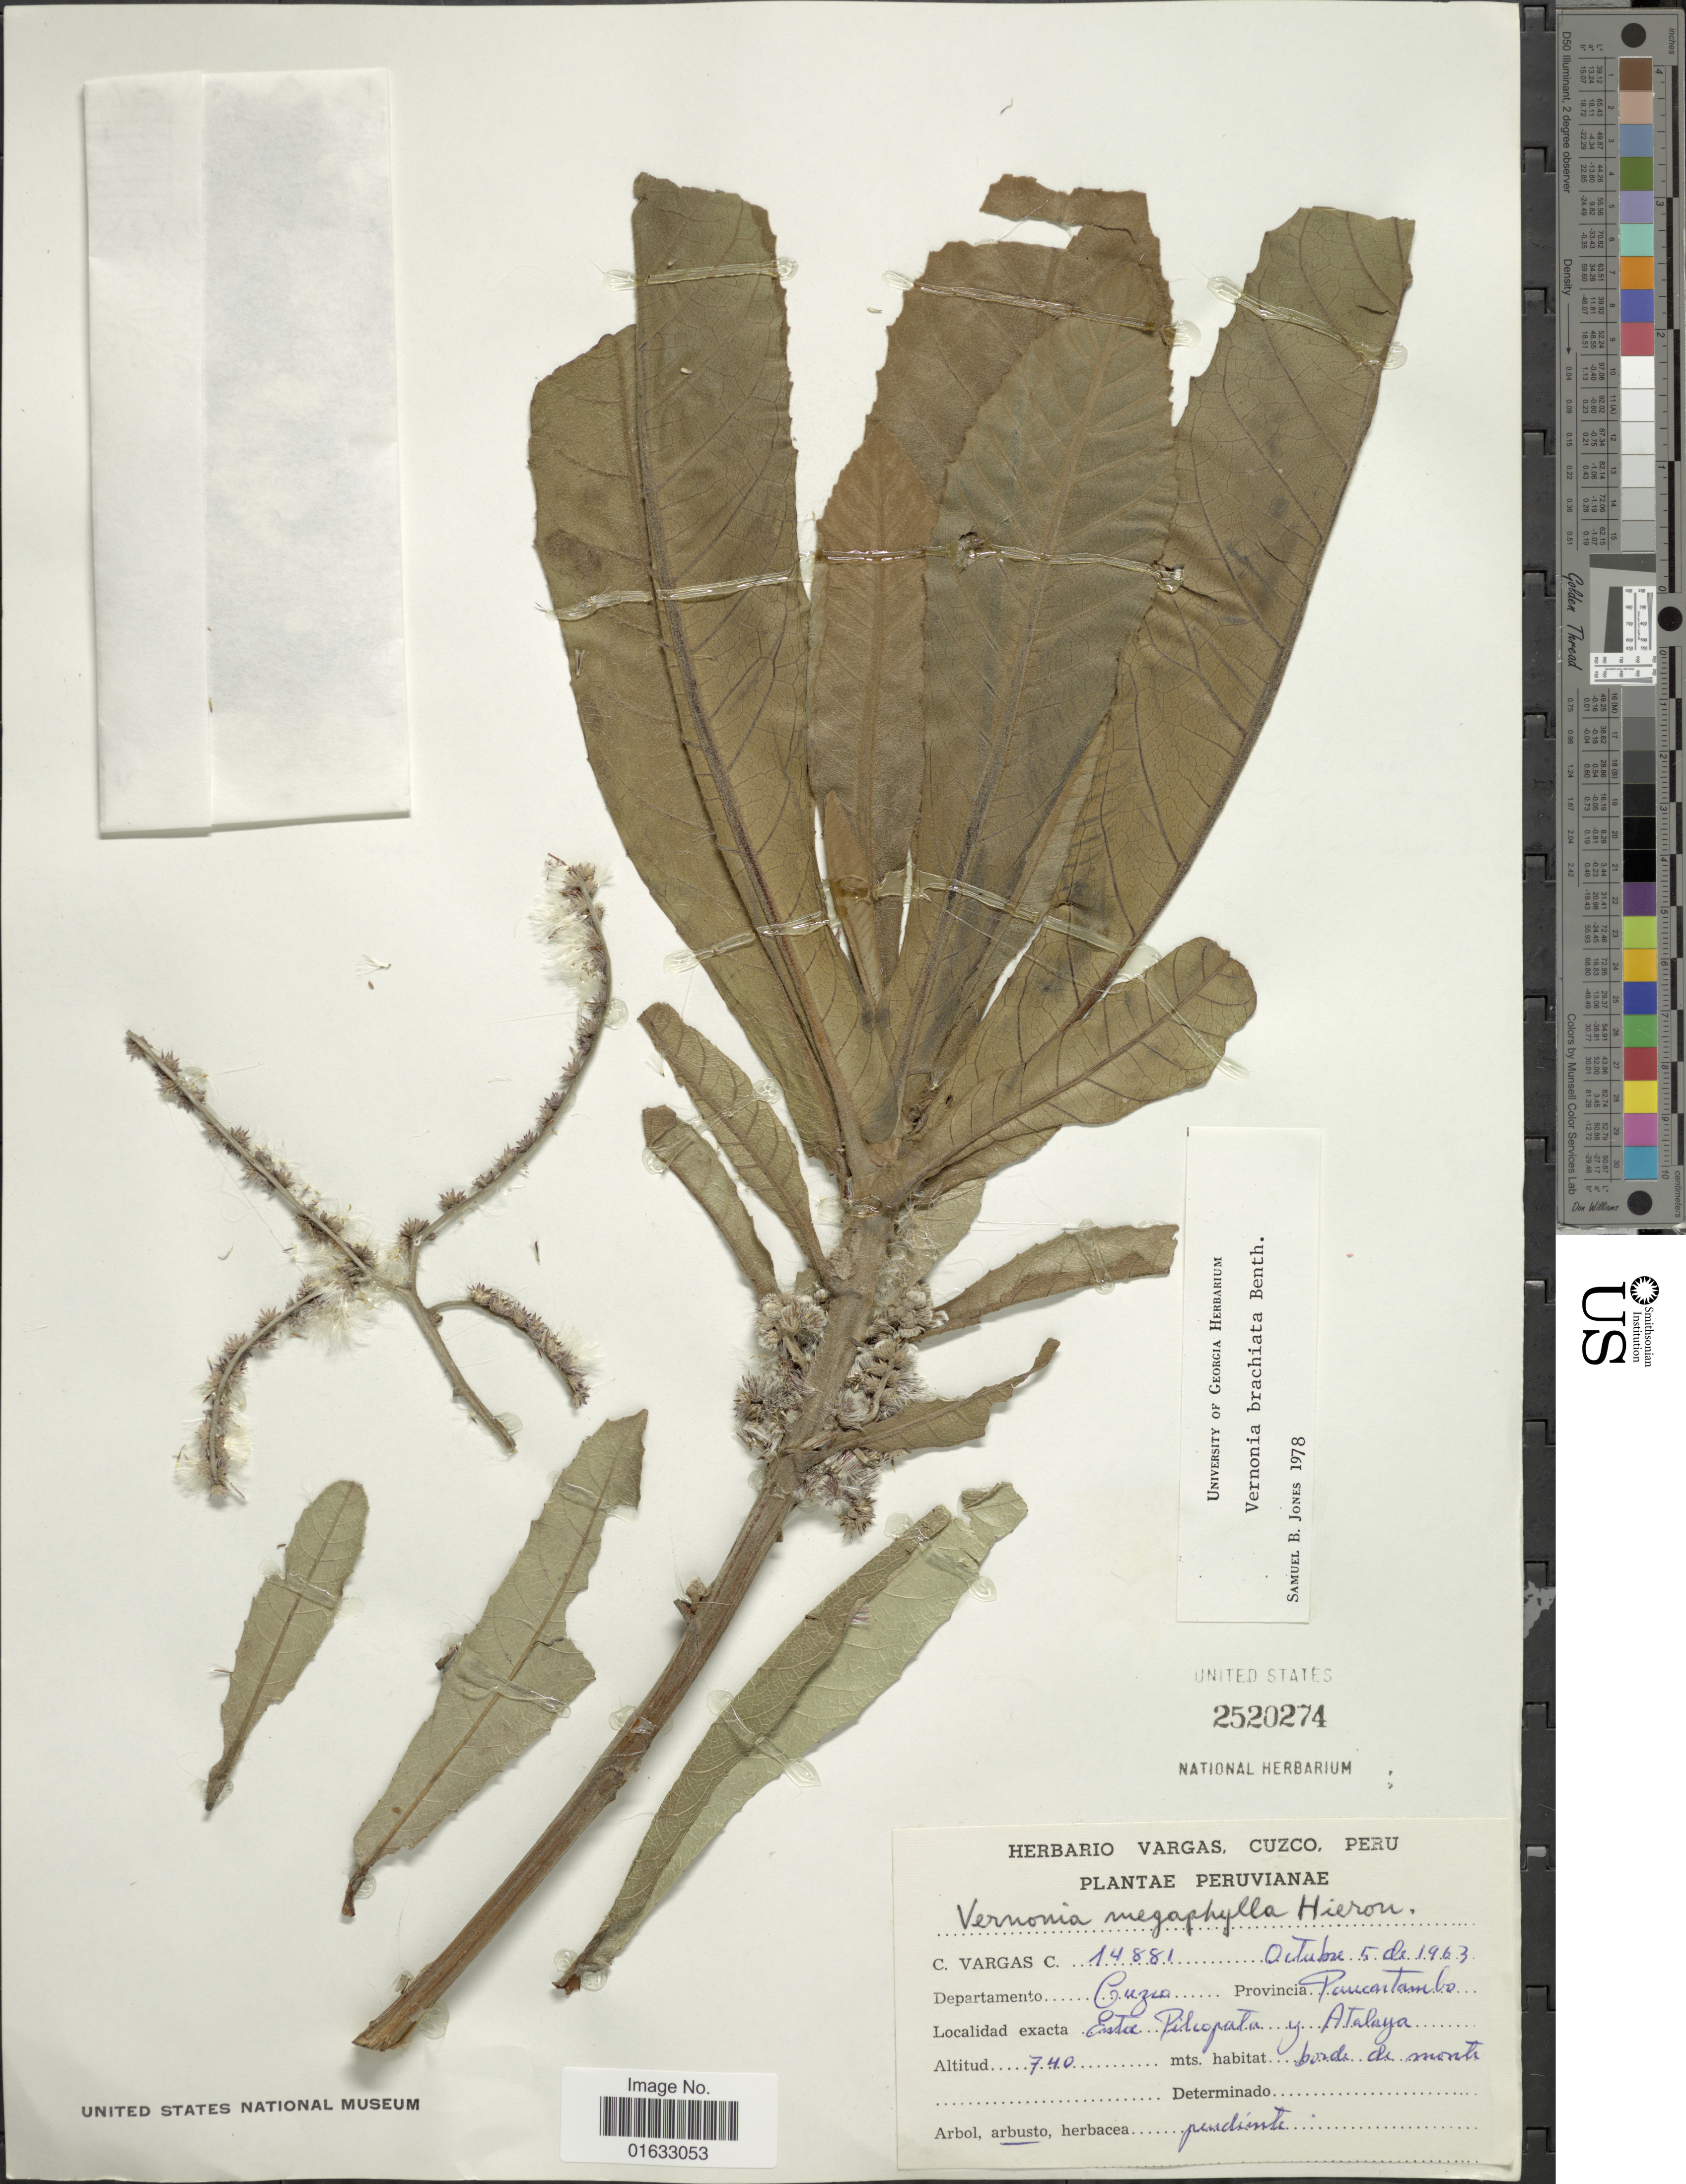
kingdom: Plantae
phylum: Tracheophyta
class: Magnoliopsida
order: Asterales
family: Asteraceae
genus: Eirmocephala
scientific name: Eirmocephala megaphylla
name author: (Hieron.) H. Rob.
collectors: C. Vargas Calderón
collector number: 14881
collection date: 1963-10-20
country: Peru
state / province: Cusco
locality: Peruvianae, Departamento Cuzco, ProvinciaPancartambo, entre Piliopala y Atalaya.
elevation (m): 740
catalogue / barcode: US 2520274